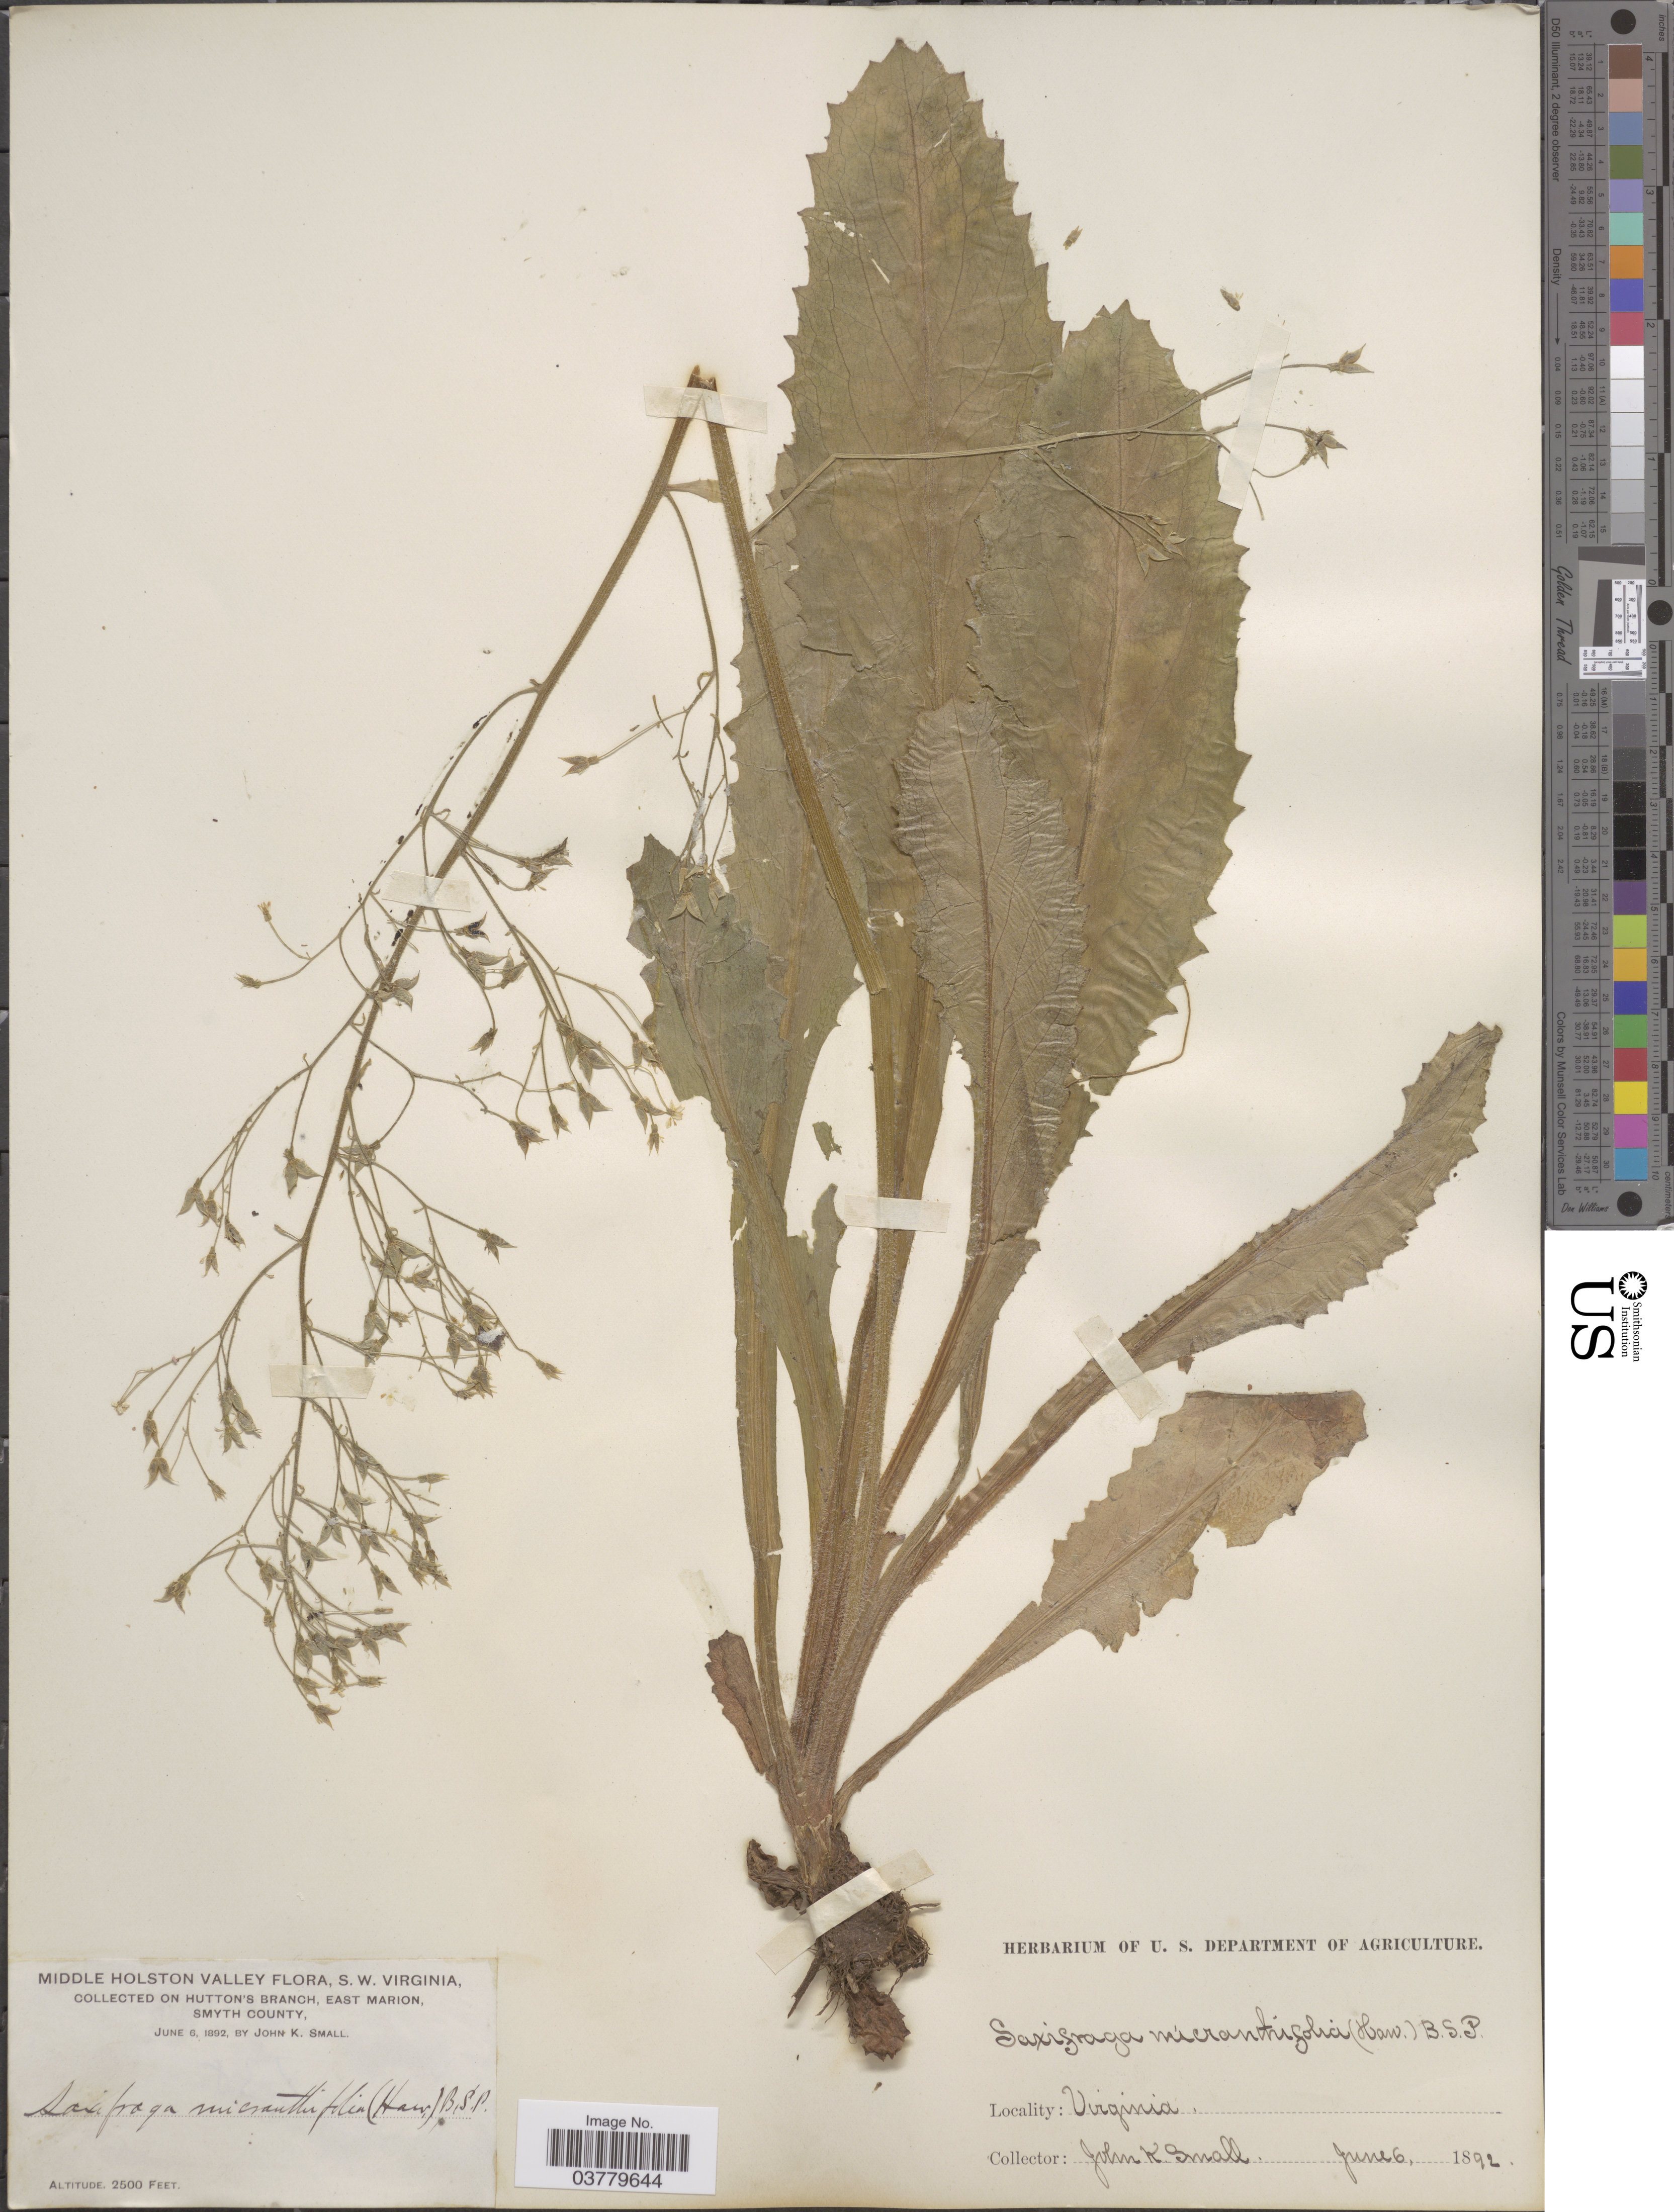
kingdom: Plantae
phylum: Tracheophyta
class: Magnoliopsida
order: Saxifragales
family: Saxifragaceae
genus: Micranthes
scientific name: Micranthes micranthidifolia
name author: (Haw.) Small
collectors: J. K. Small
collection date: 1892-06-06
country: United States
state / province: Virginia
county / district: Smyth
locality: Middle Holston Valley, S. W. Virginia. On Hutton's Branch, East Marion, Smyth County.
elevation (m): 762